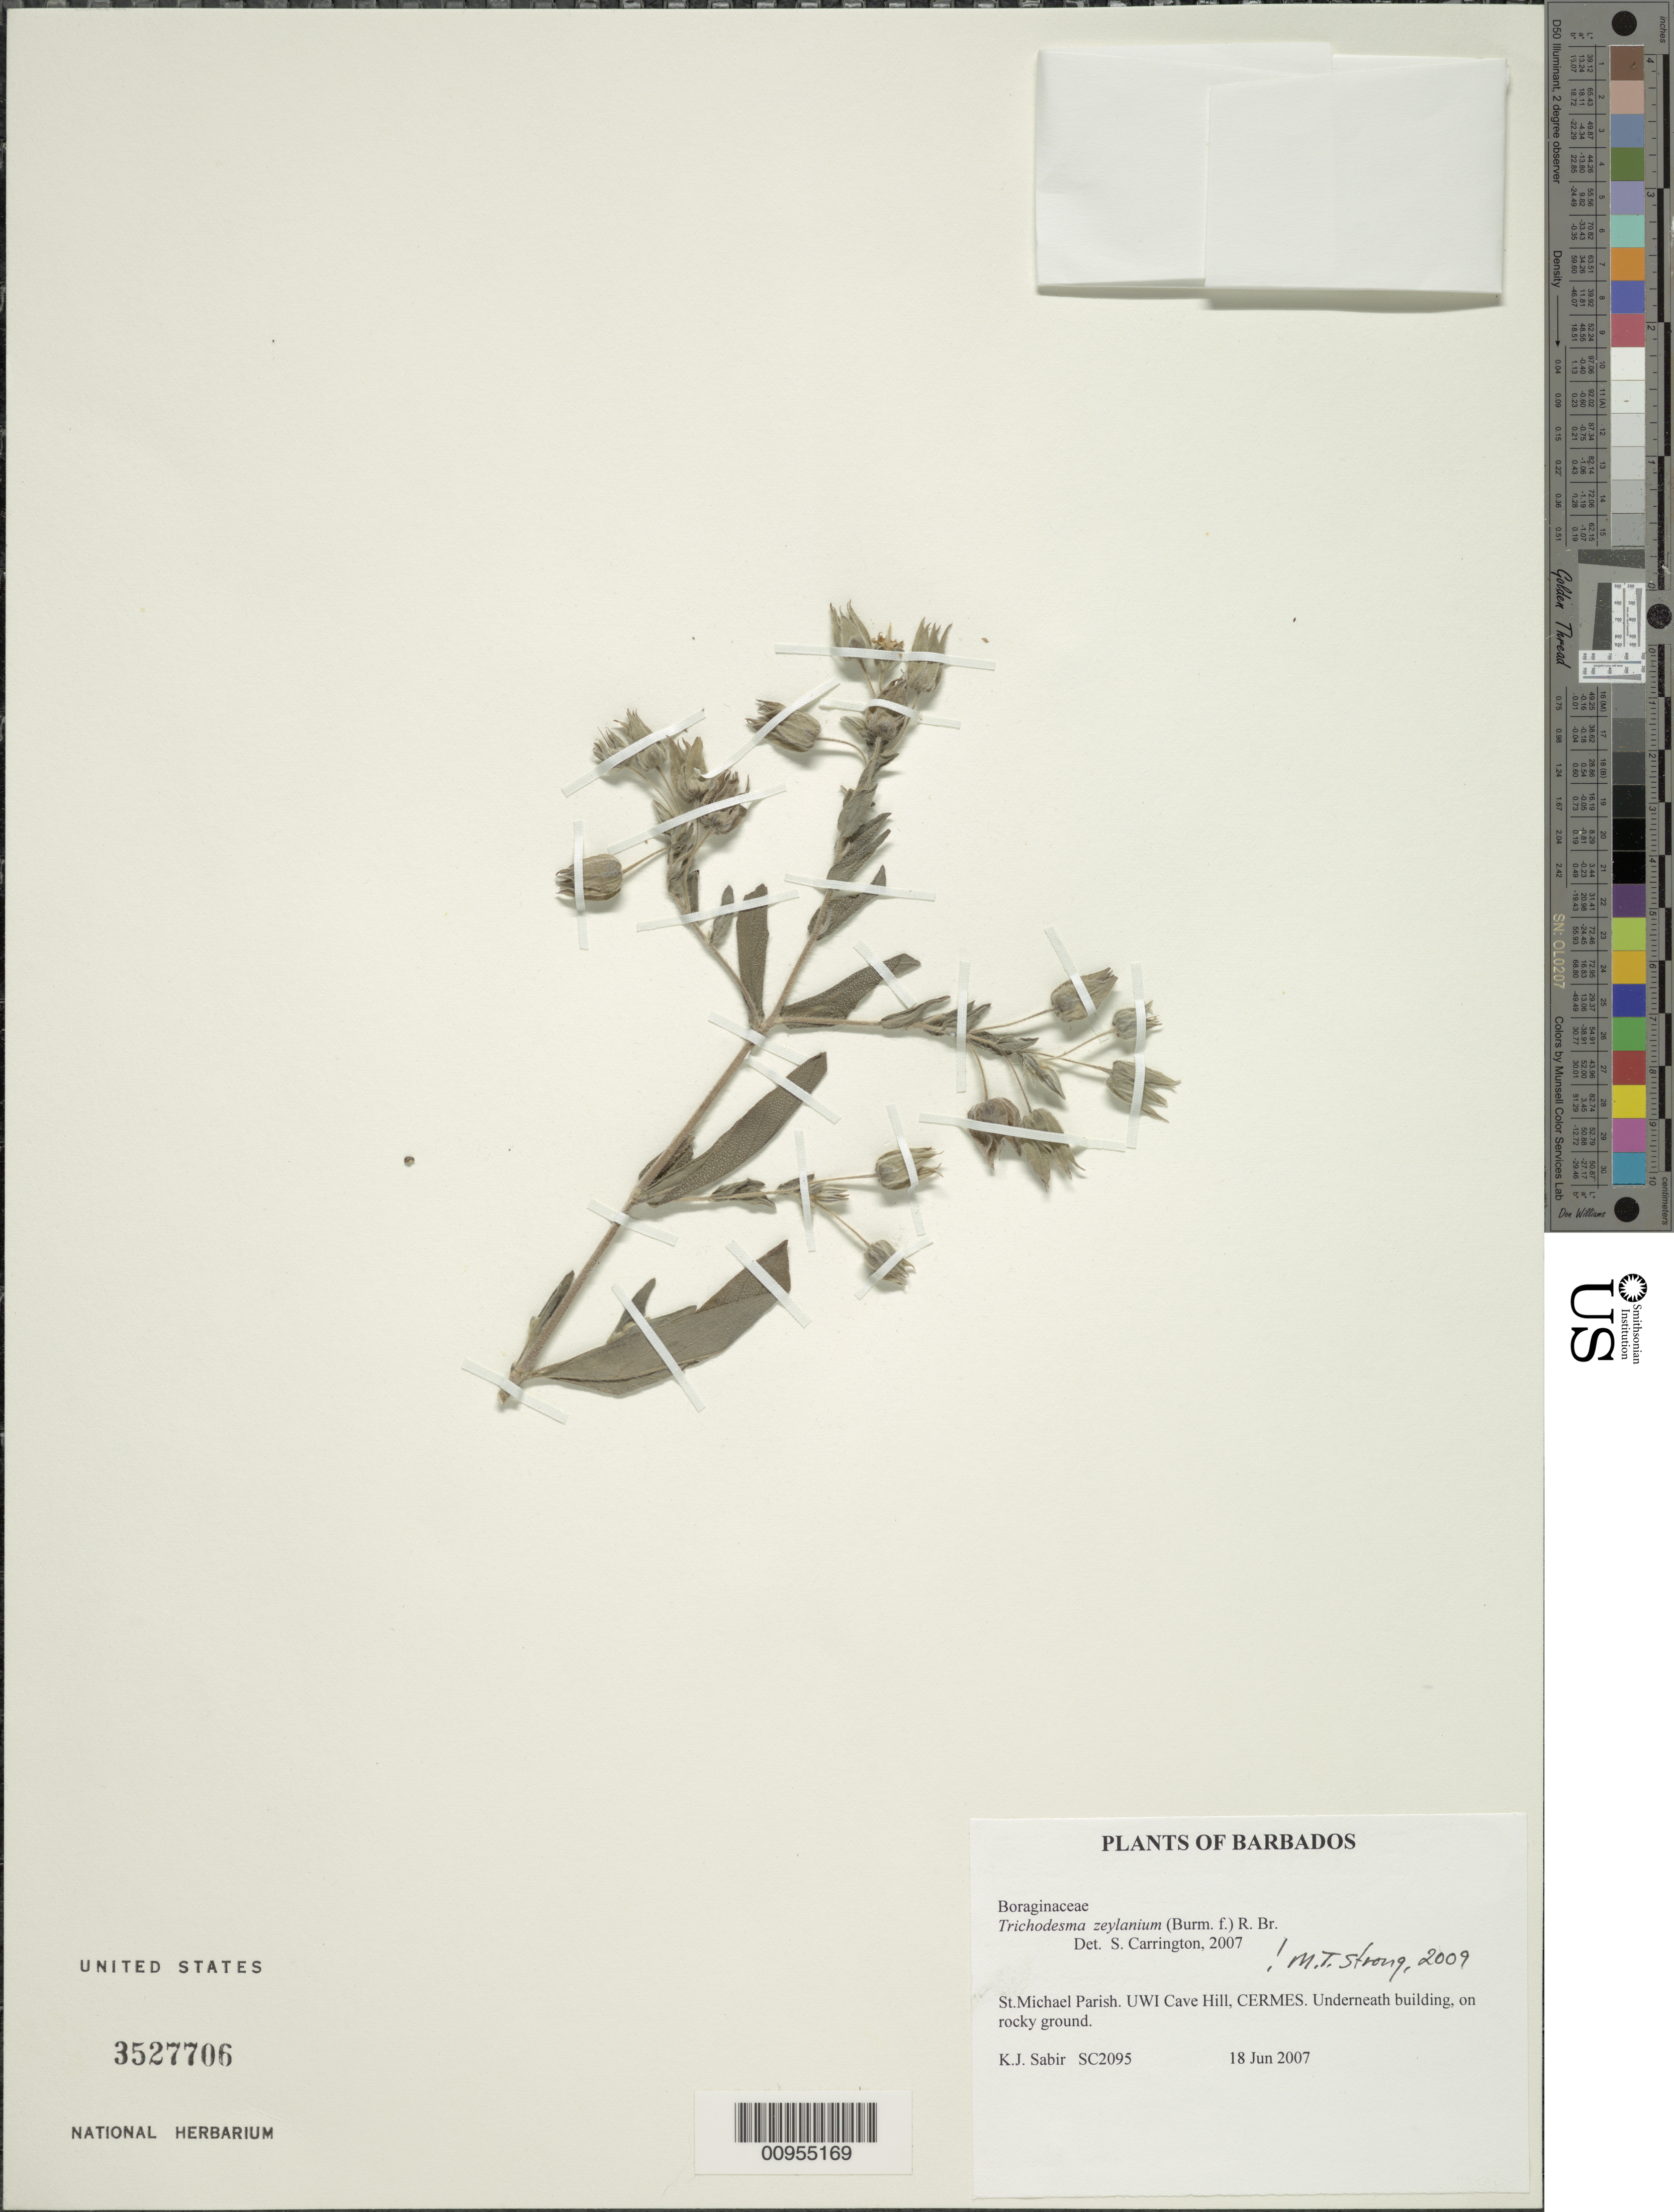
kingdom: Plantae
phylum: Tracheophyta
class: Magnoliopsida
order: Boraginales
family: Boraginaceae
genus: Trichodesma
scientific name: Trichodesma zeylanicum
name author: (Burm. f.) R. Br.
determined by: Carrington, C. M. S.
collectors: K. Sabir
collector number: SC 2095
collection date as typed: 18 Jun 2007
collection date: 2007-06-18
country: Barbados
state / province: Saint Michael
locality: UWI Cave Hill, Cermes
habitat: underneath building, on rocky ground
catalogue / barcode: US 3527706